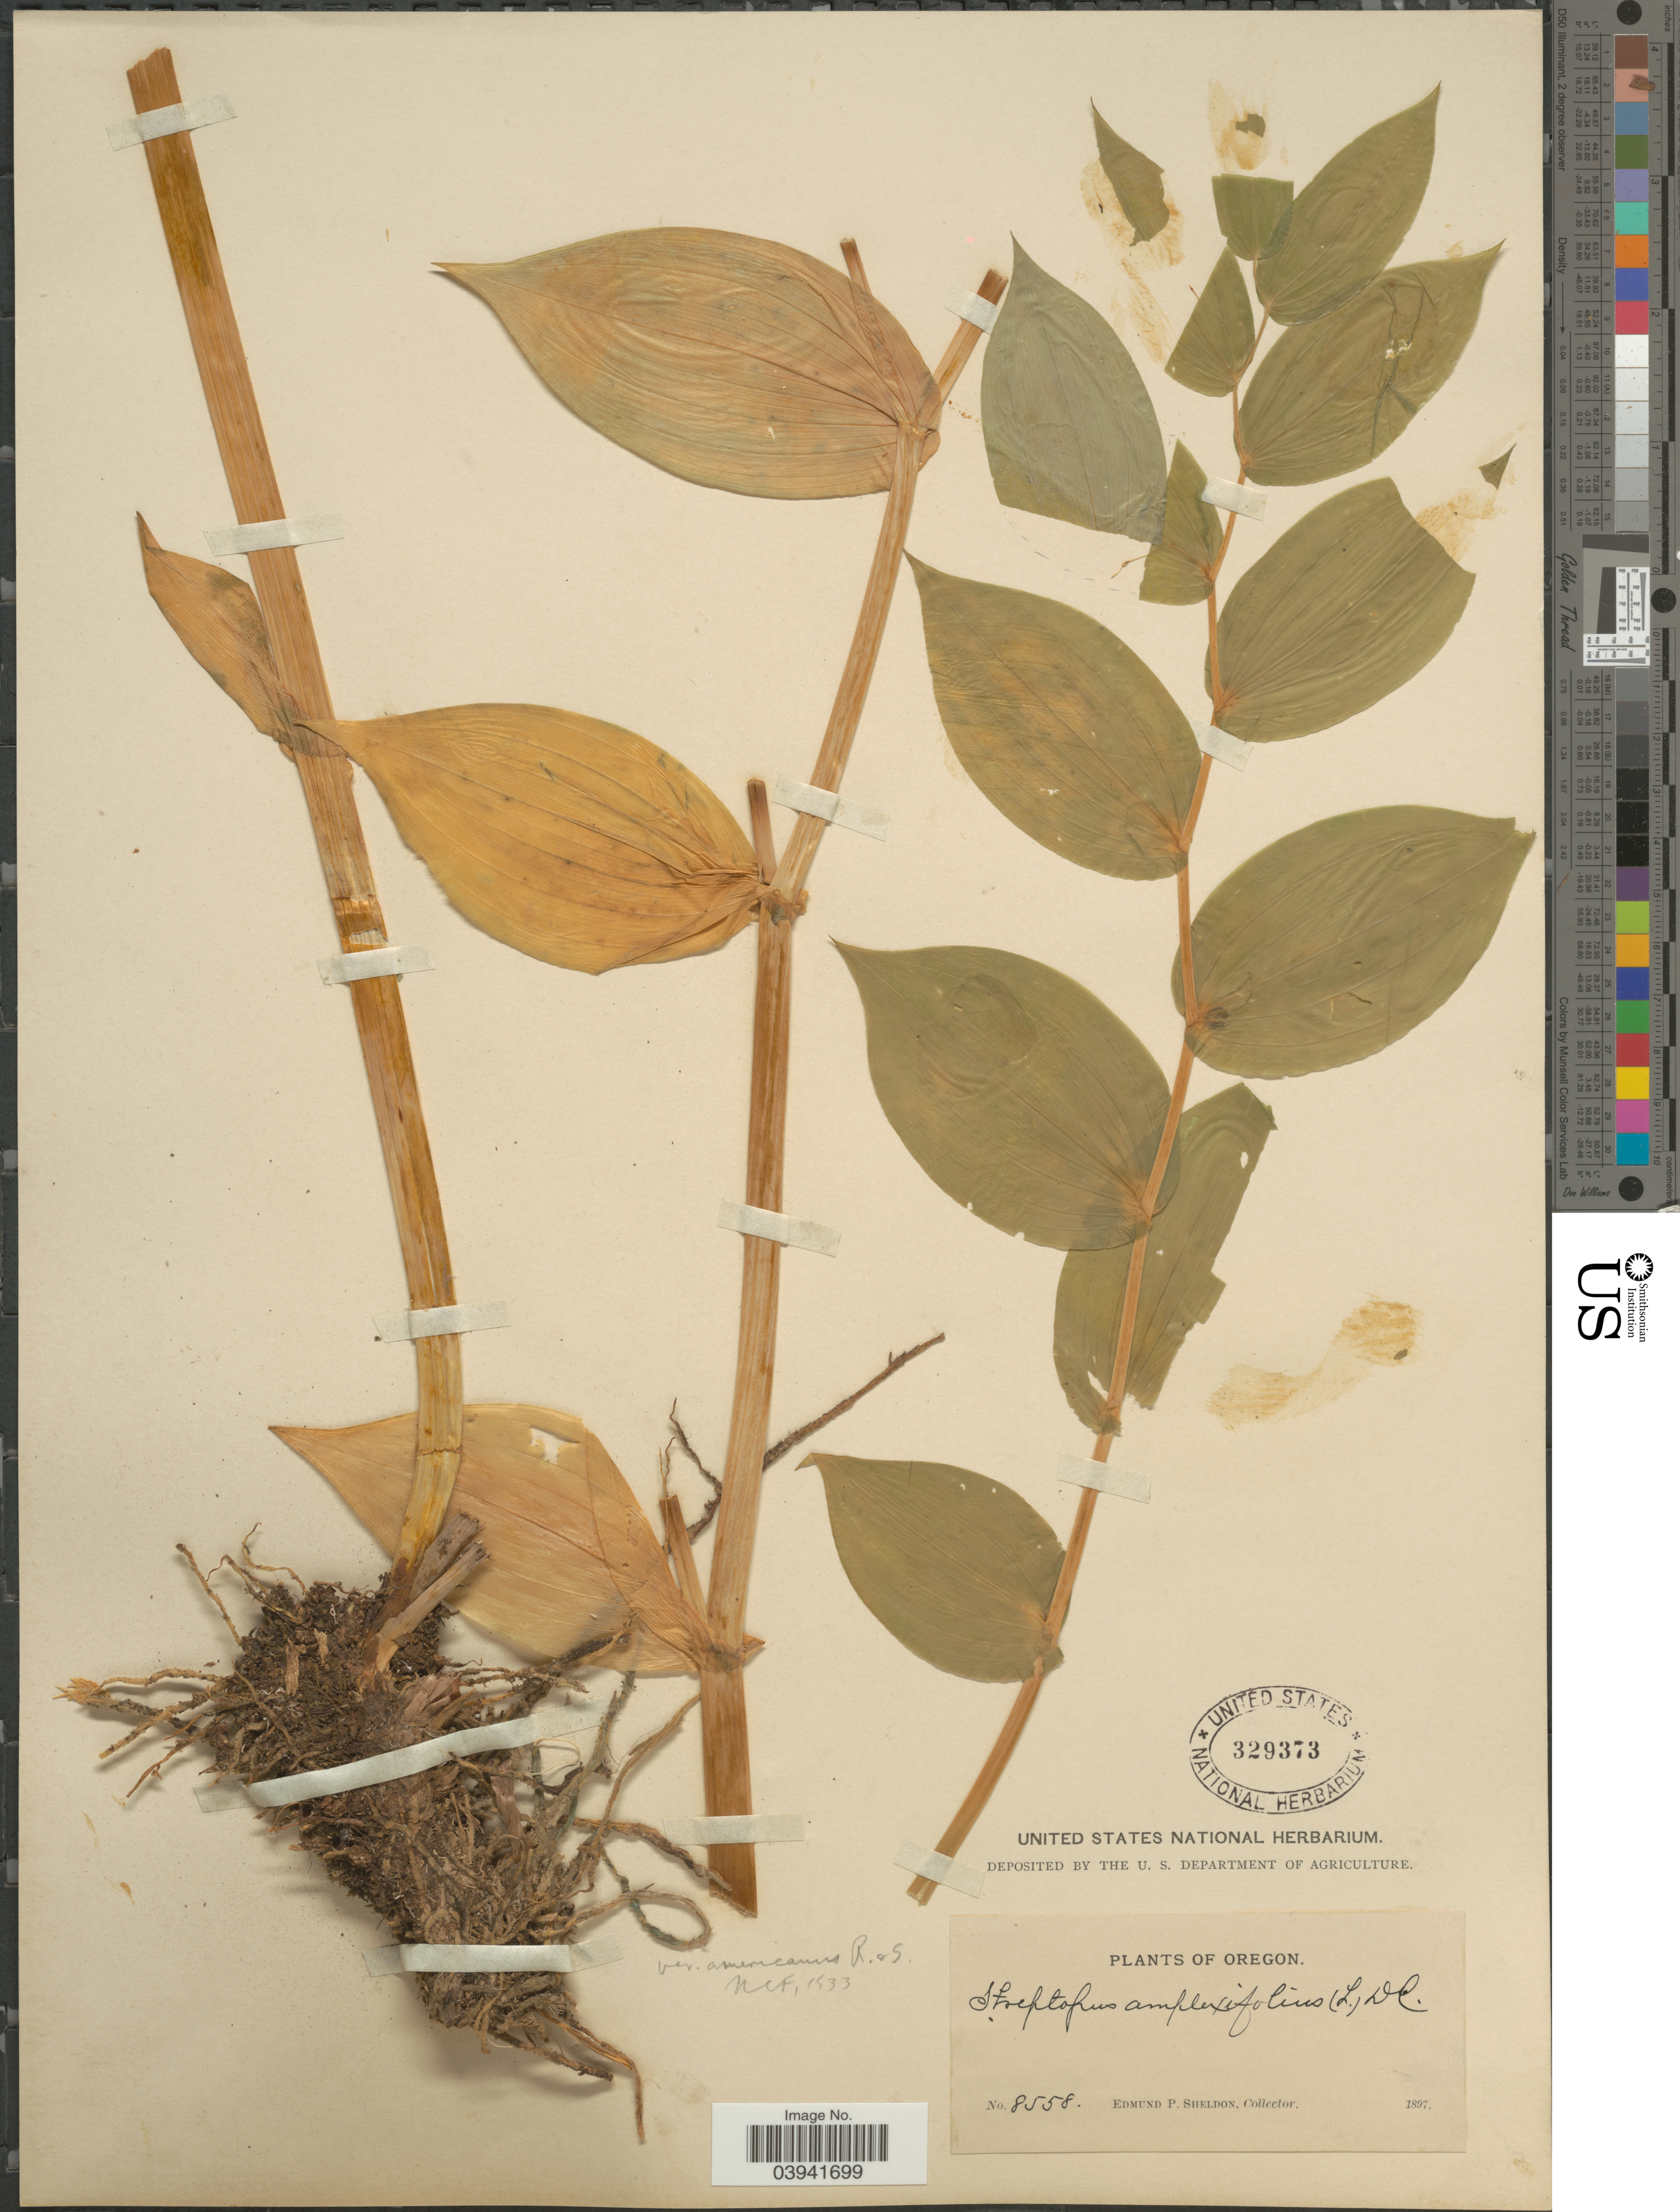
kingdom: Plantae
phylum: Tracheophyta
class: Liliopsida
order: Liliales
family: Liliaceae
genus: Streptopus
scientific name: Streptopus amplexifolius var. americanus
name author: Schult. & Schult. f.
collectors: E. P. Sheldon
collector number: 8558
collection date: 1897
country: United States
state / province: Oregon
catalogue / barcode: US 329373